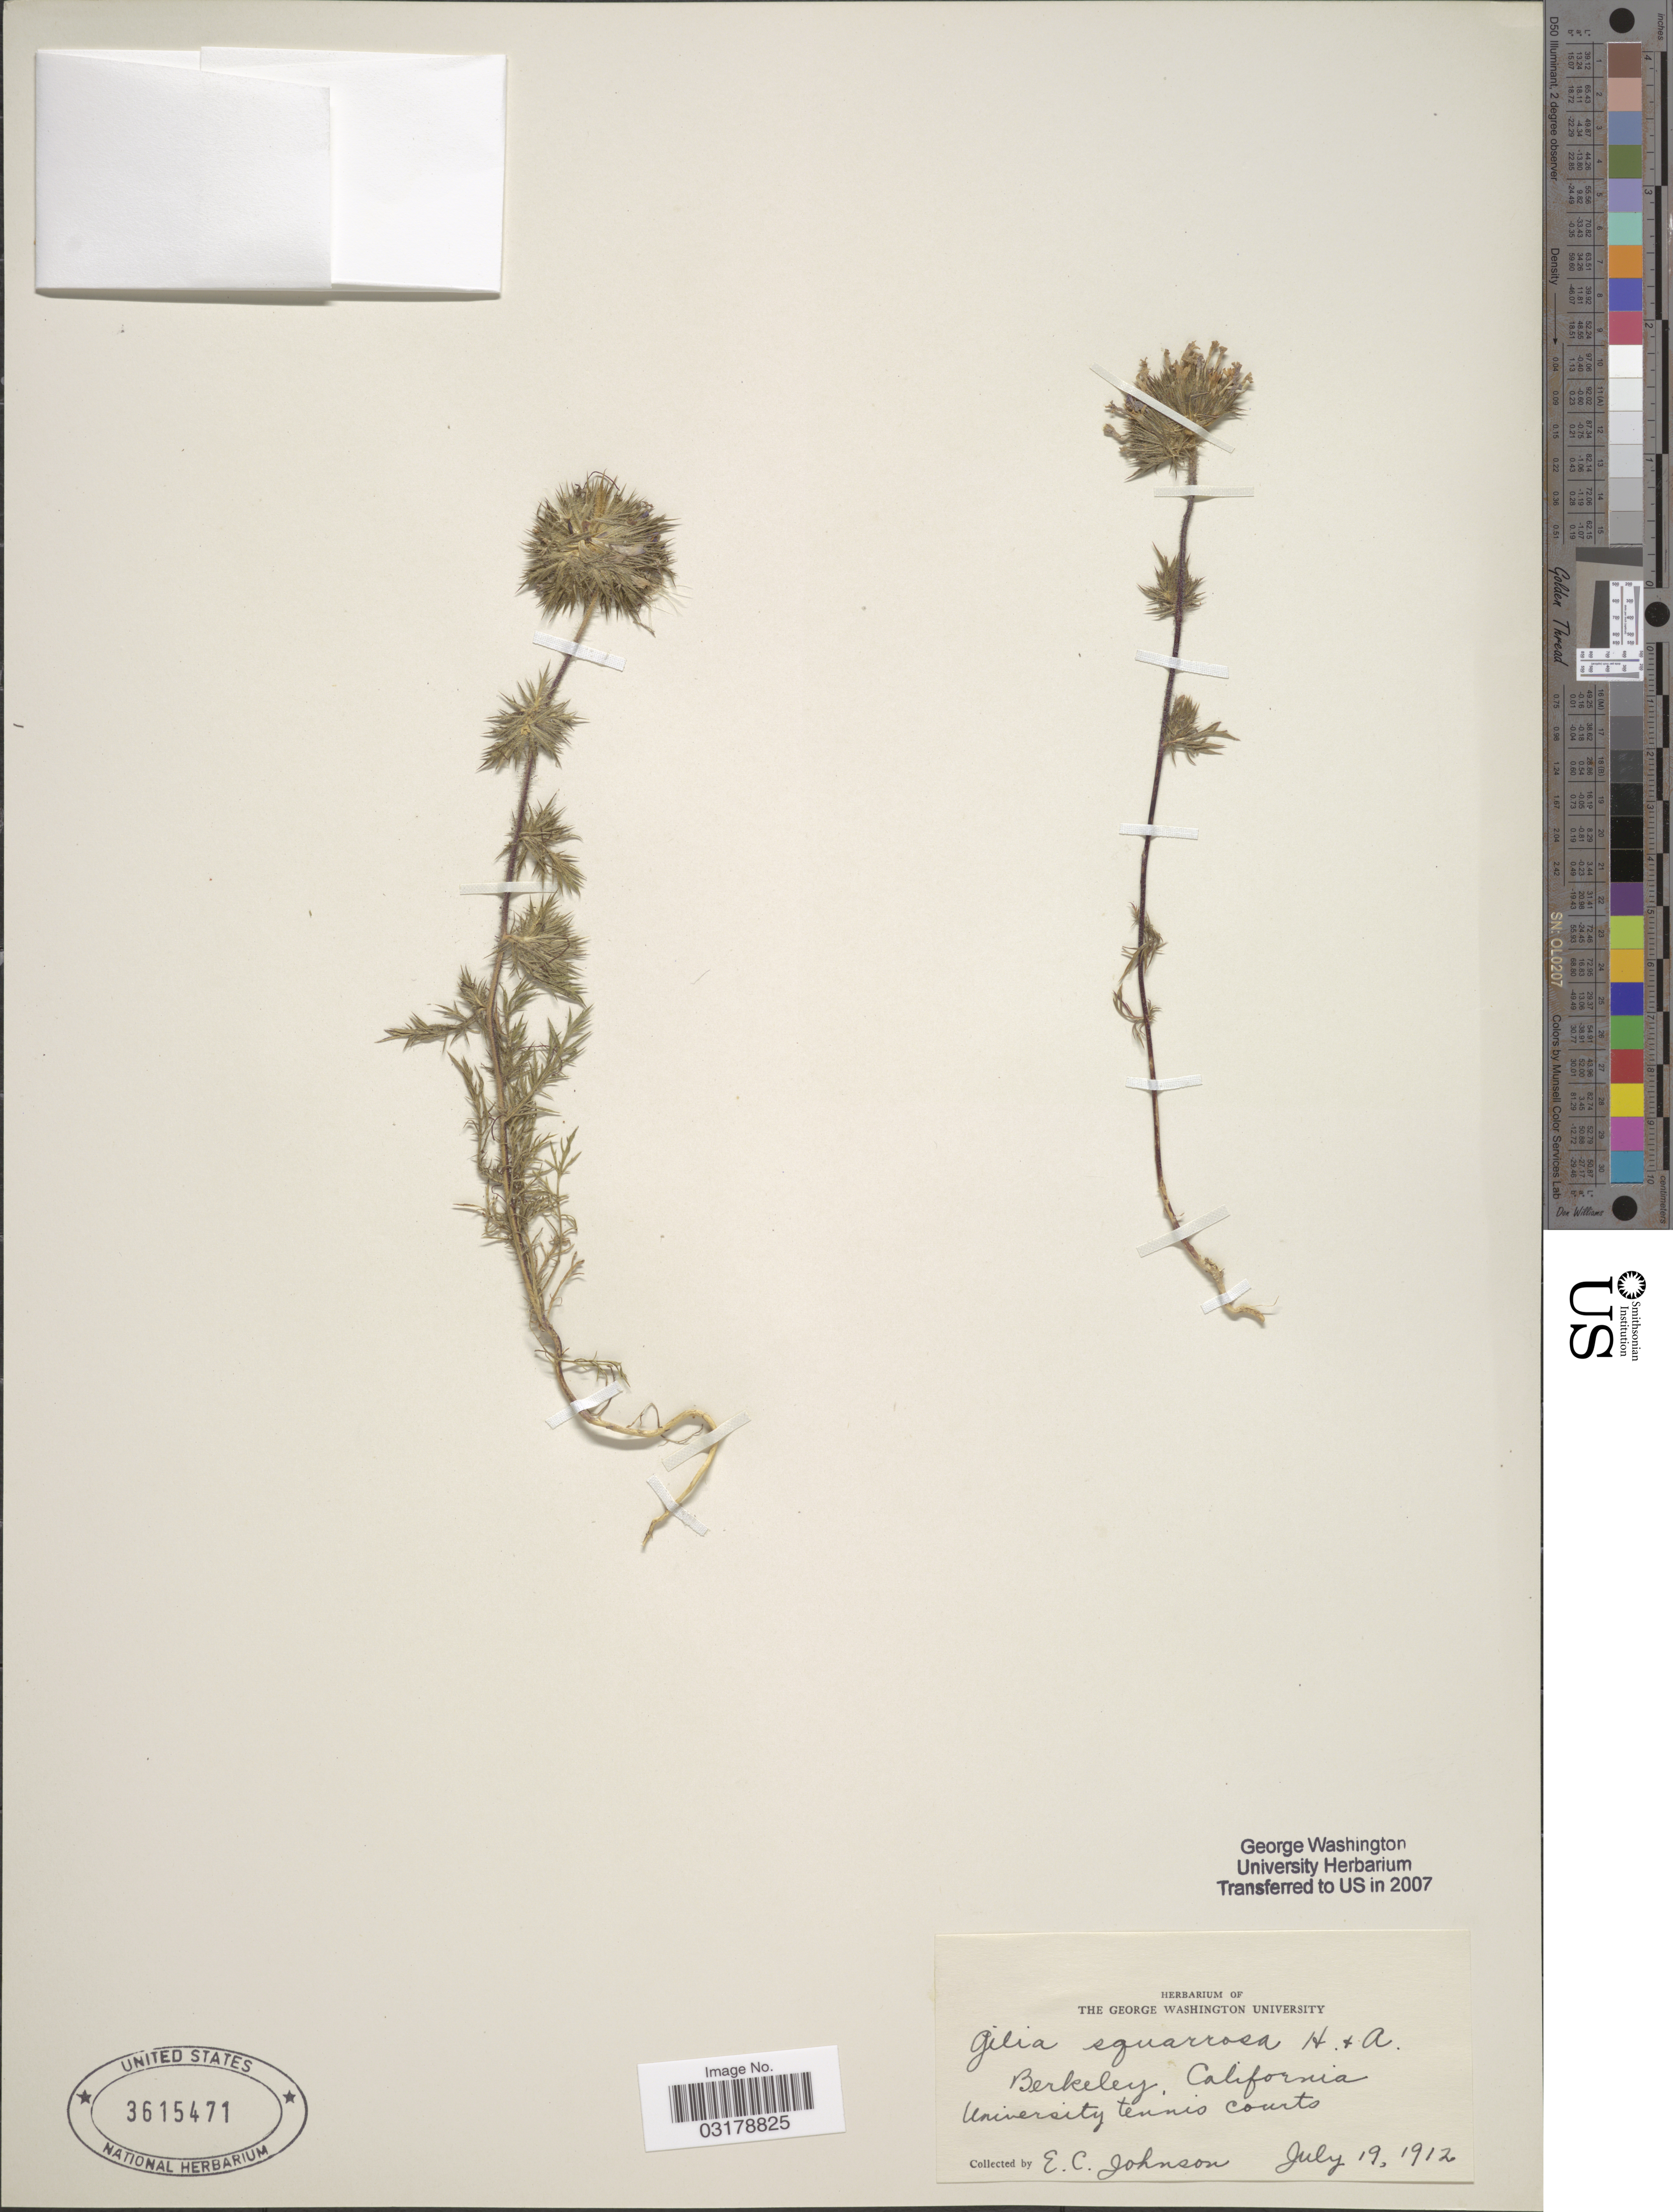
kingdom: Plantae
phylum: Tracheophyta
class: Magnoliopsida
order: Ericales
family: Polemoniaceae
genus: Navarretia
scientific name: Navarretia squarrosa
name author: (Eschsch.) Hook. & Arn.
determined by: Strong, Mark T., (BOT), Smithsonian Institution - National Museum of Natural History (UNITED STATES)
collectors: E. C. Johnson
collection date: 1912-07-19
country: United States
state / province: California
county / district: Alameda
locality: Berkeley, University tennis courts.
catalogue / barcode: US 3615471